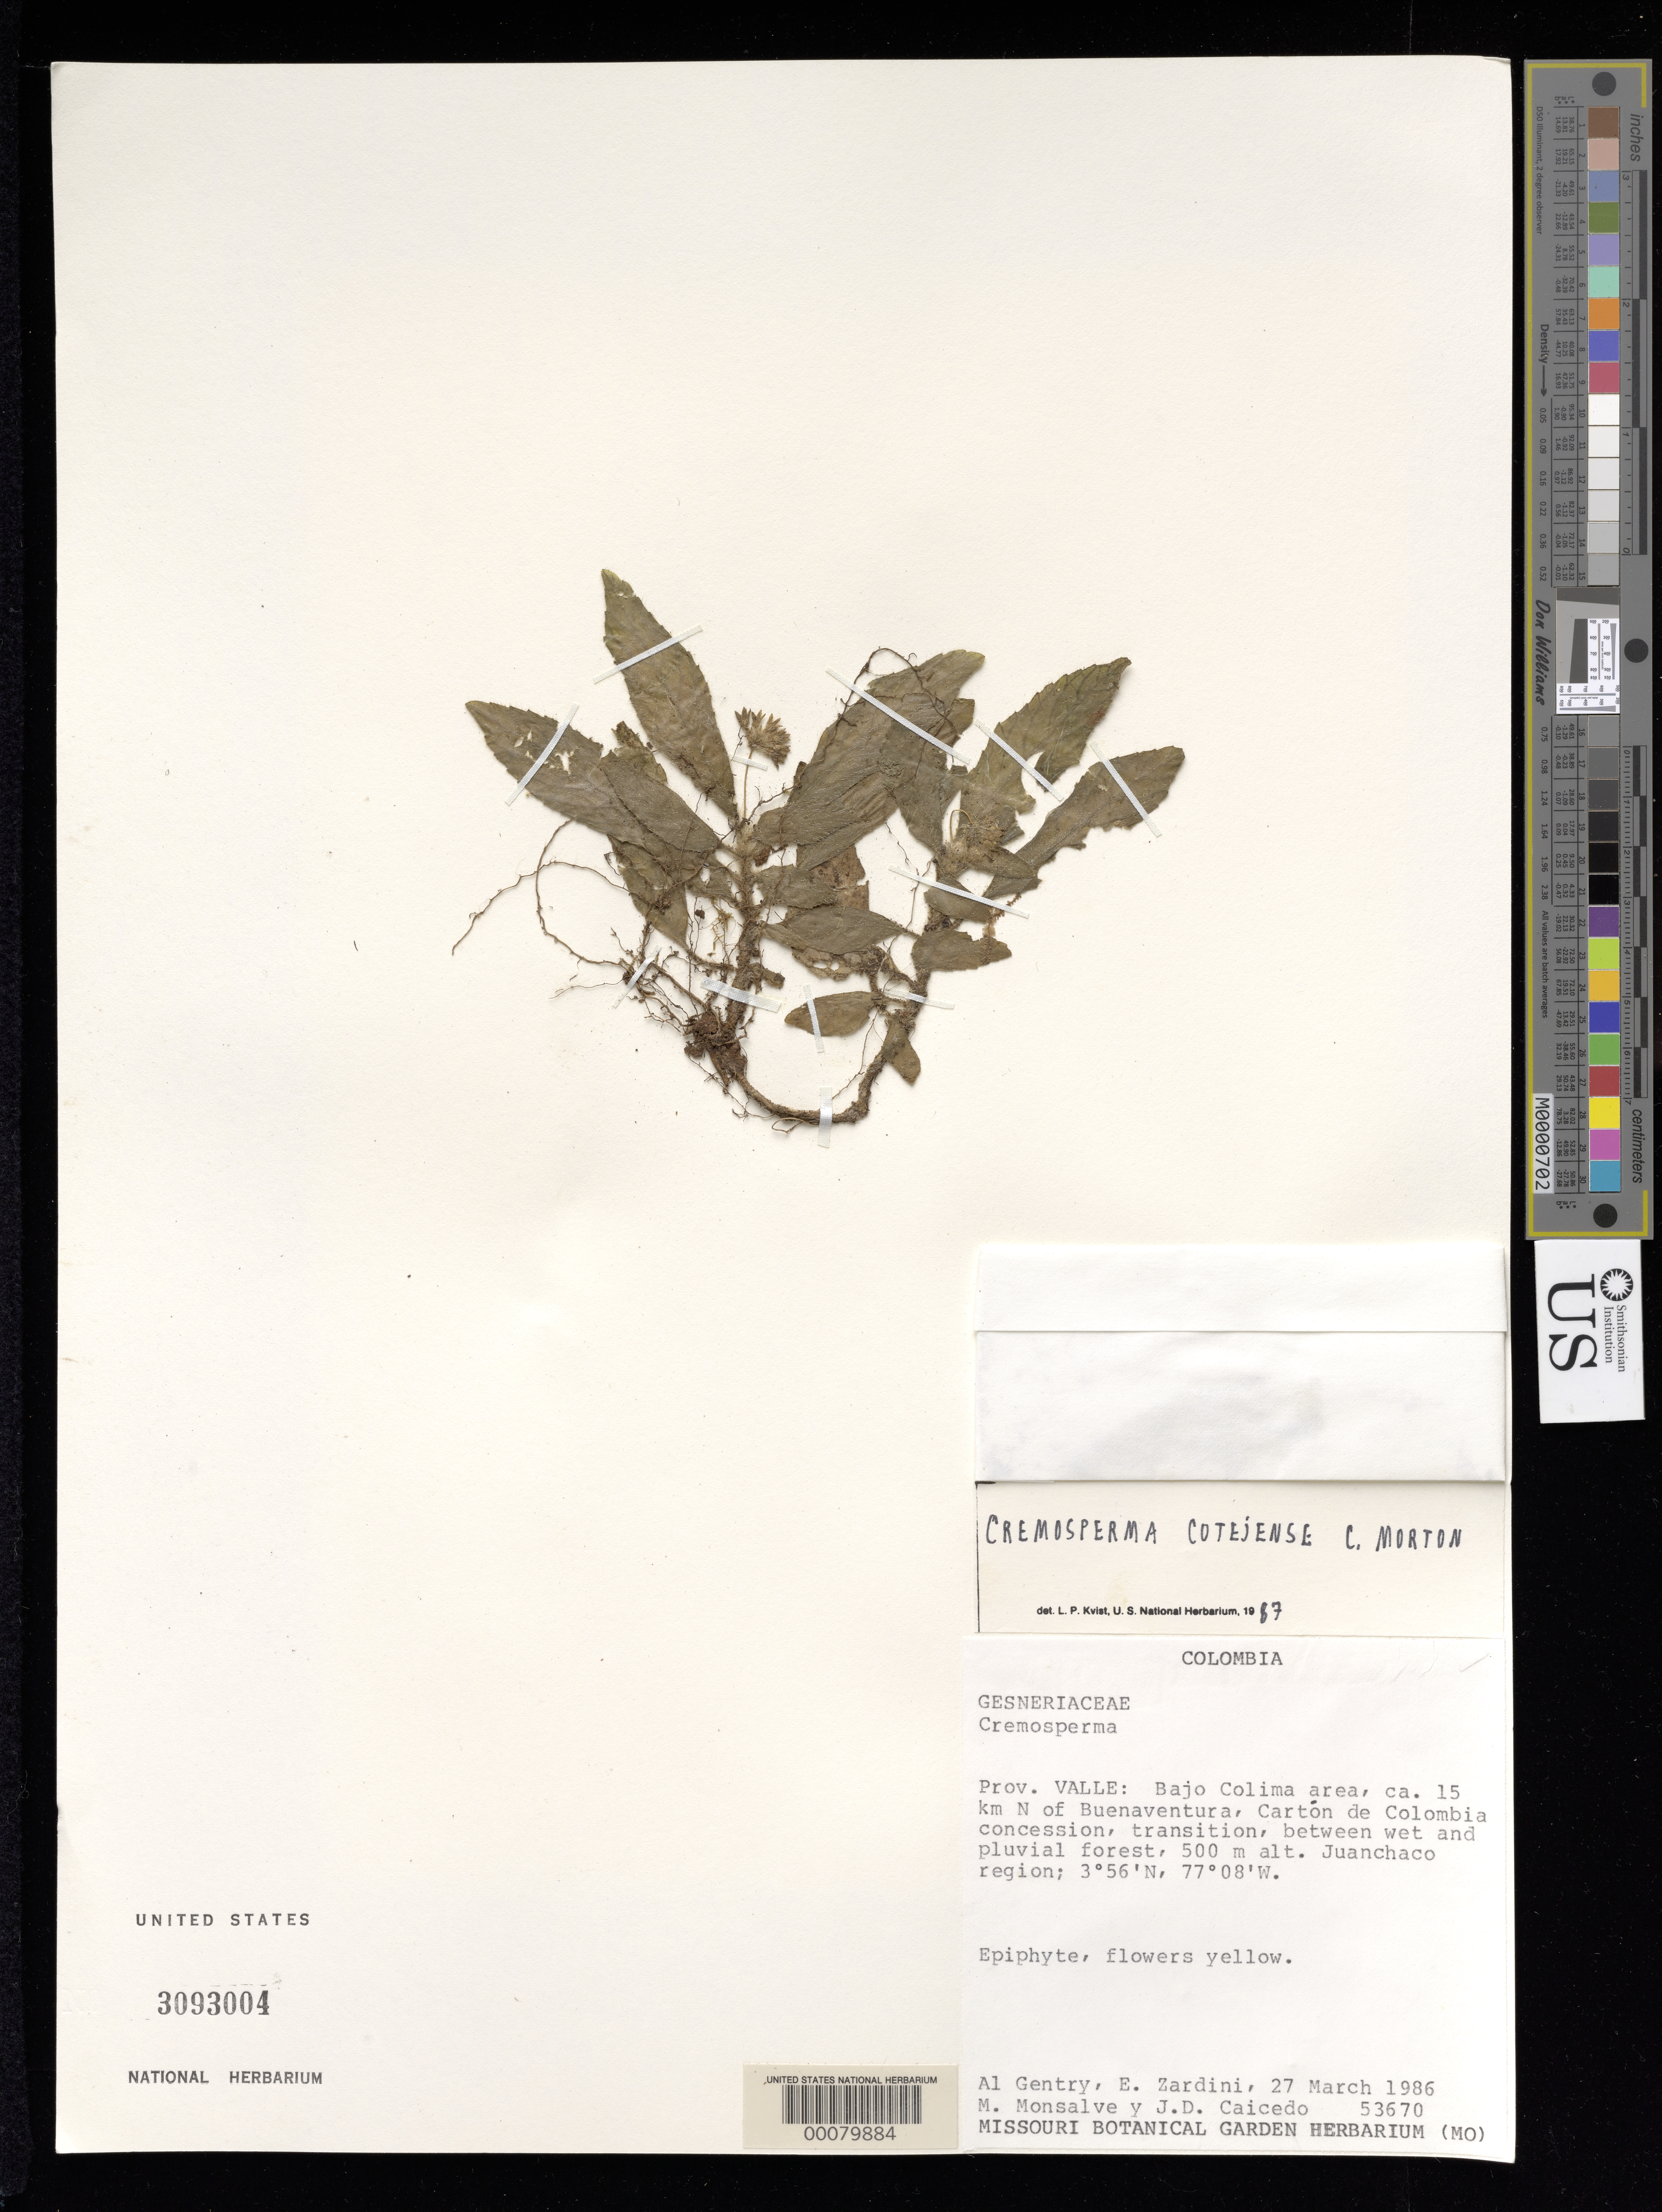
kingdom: Plantae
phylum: Tracheophyta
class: Magnoliopsida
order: Lamiales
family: Gesneriaceae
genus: Cremosperma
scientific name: Cremosperma cotejense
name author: C.V. Morton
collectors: A. H. Gentry & et al.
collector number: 53670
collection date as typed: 27 Mar 1986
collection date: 1986-03-27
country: Colombia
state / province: Valle del Cauca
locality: Bajo Calima area, about 15 km N of Buenaventura, Carton de Colombia concession, Juanchaco region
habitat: Transition, between wet and pluvial forest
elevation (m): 500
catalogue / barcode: US 3093004